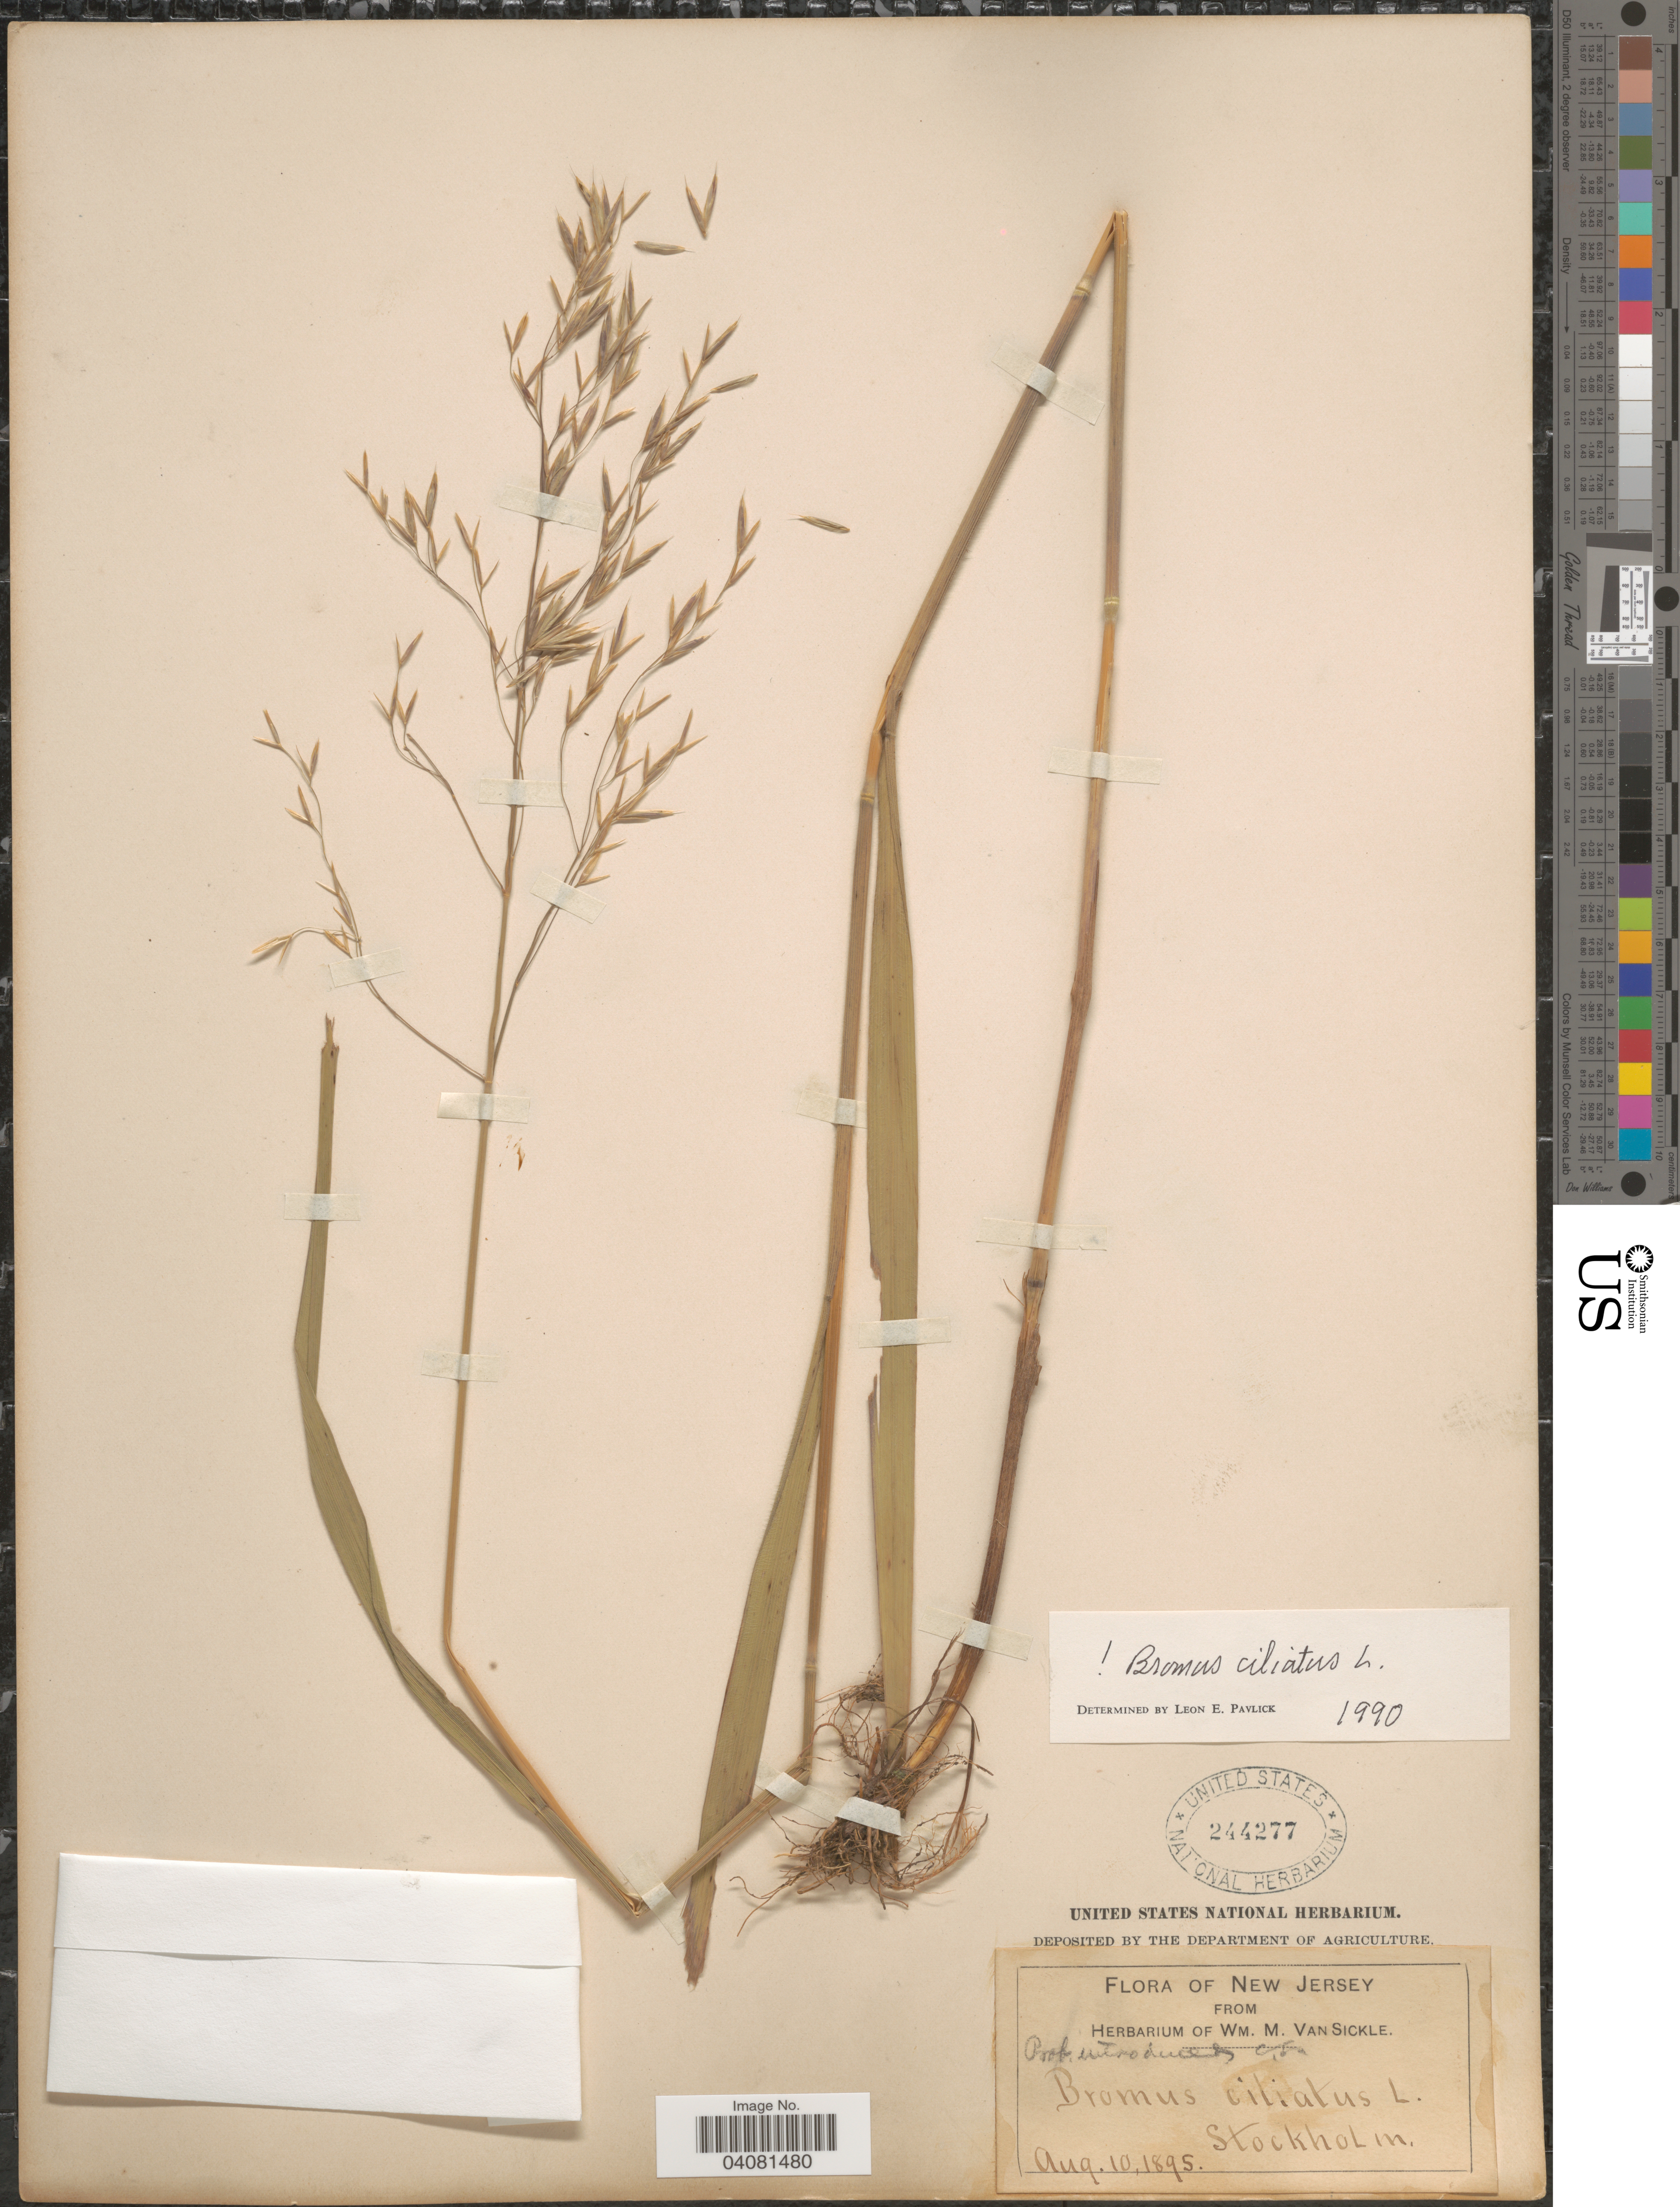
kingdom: Plantae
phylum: Tracheophyta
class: Liliopsida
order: Poales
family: Poaceae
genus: Bromus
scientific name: Bromus ciliatus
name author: L.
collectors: ex herb. Wm. M. Van Sickle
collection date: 1895-08-10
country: United States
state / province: New Jersey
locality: Stockholm.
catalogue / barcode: US 244277